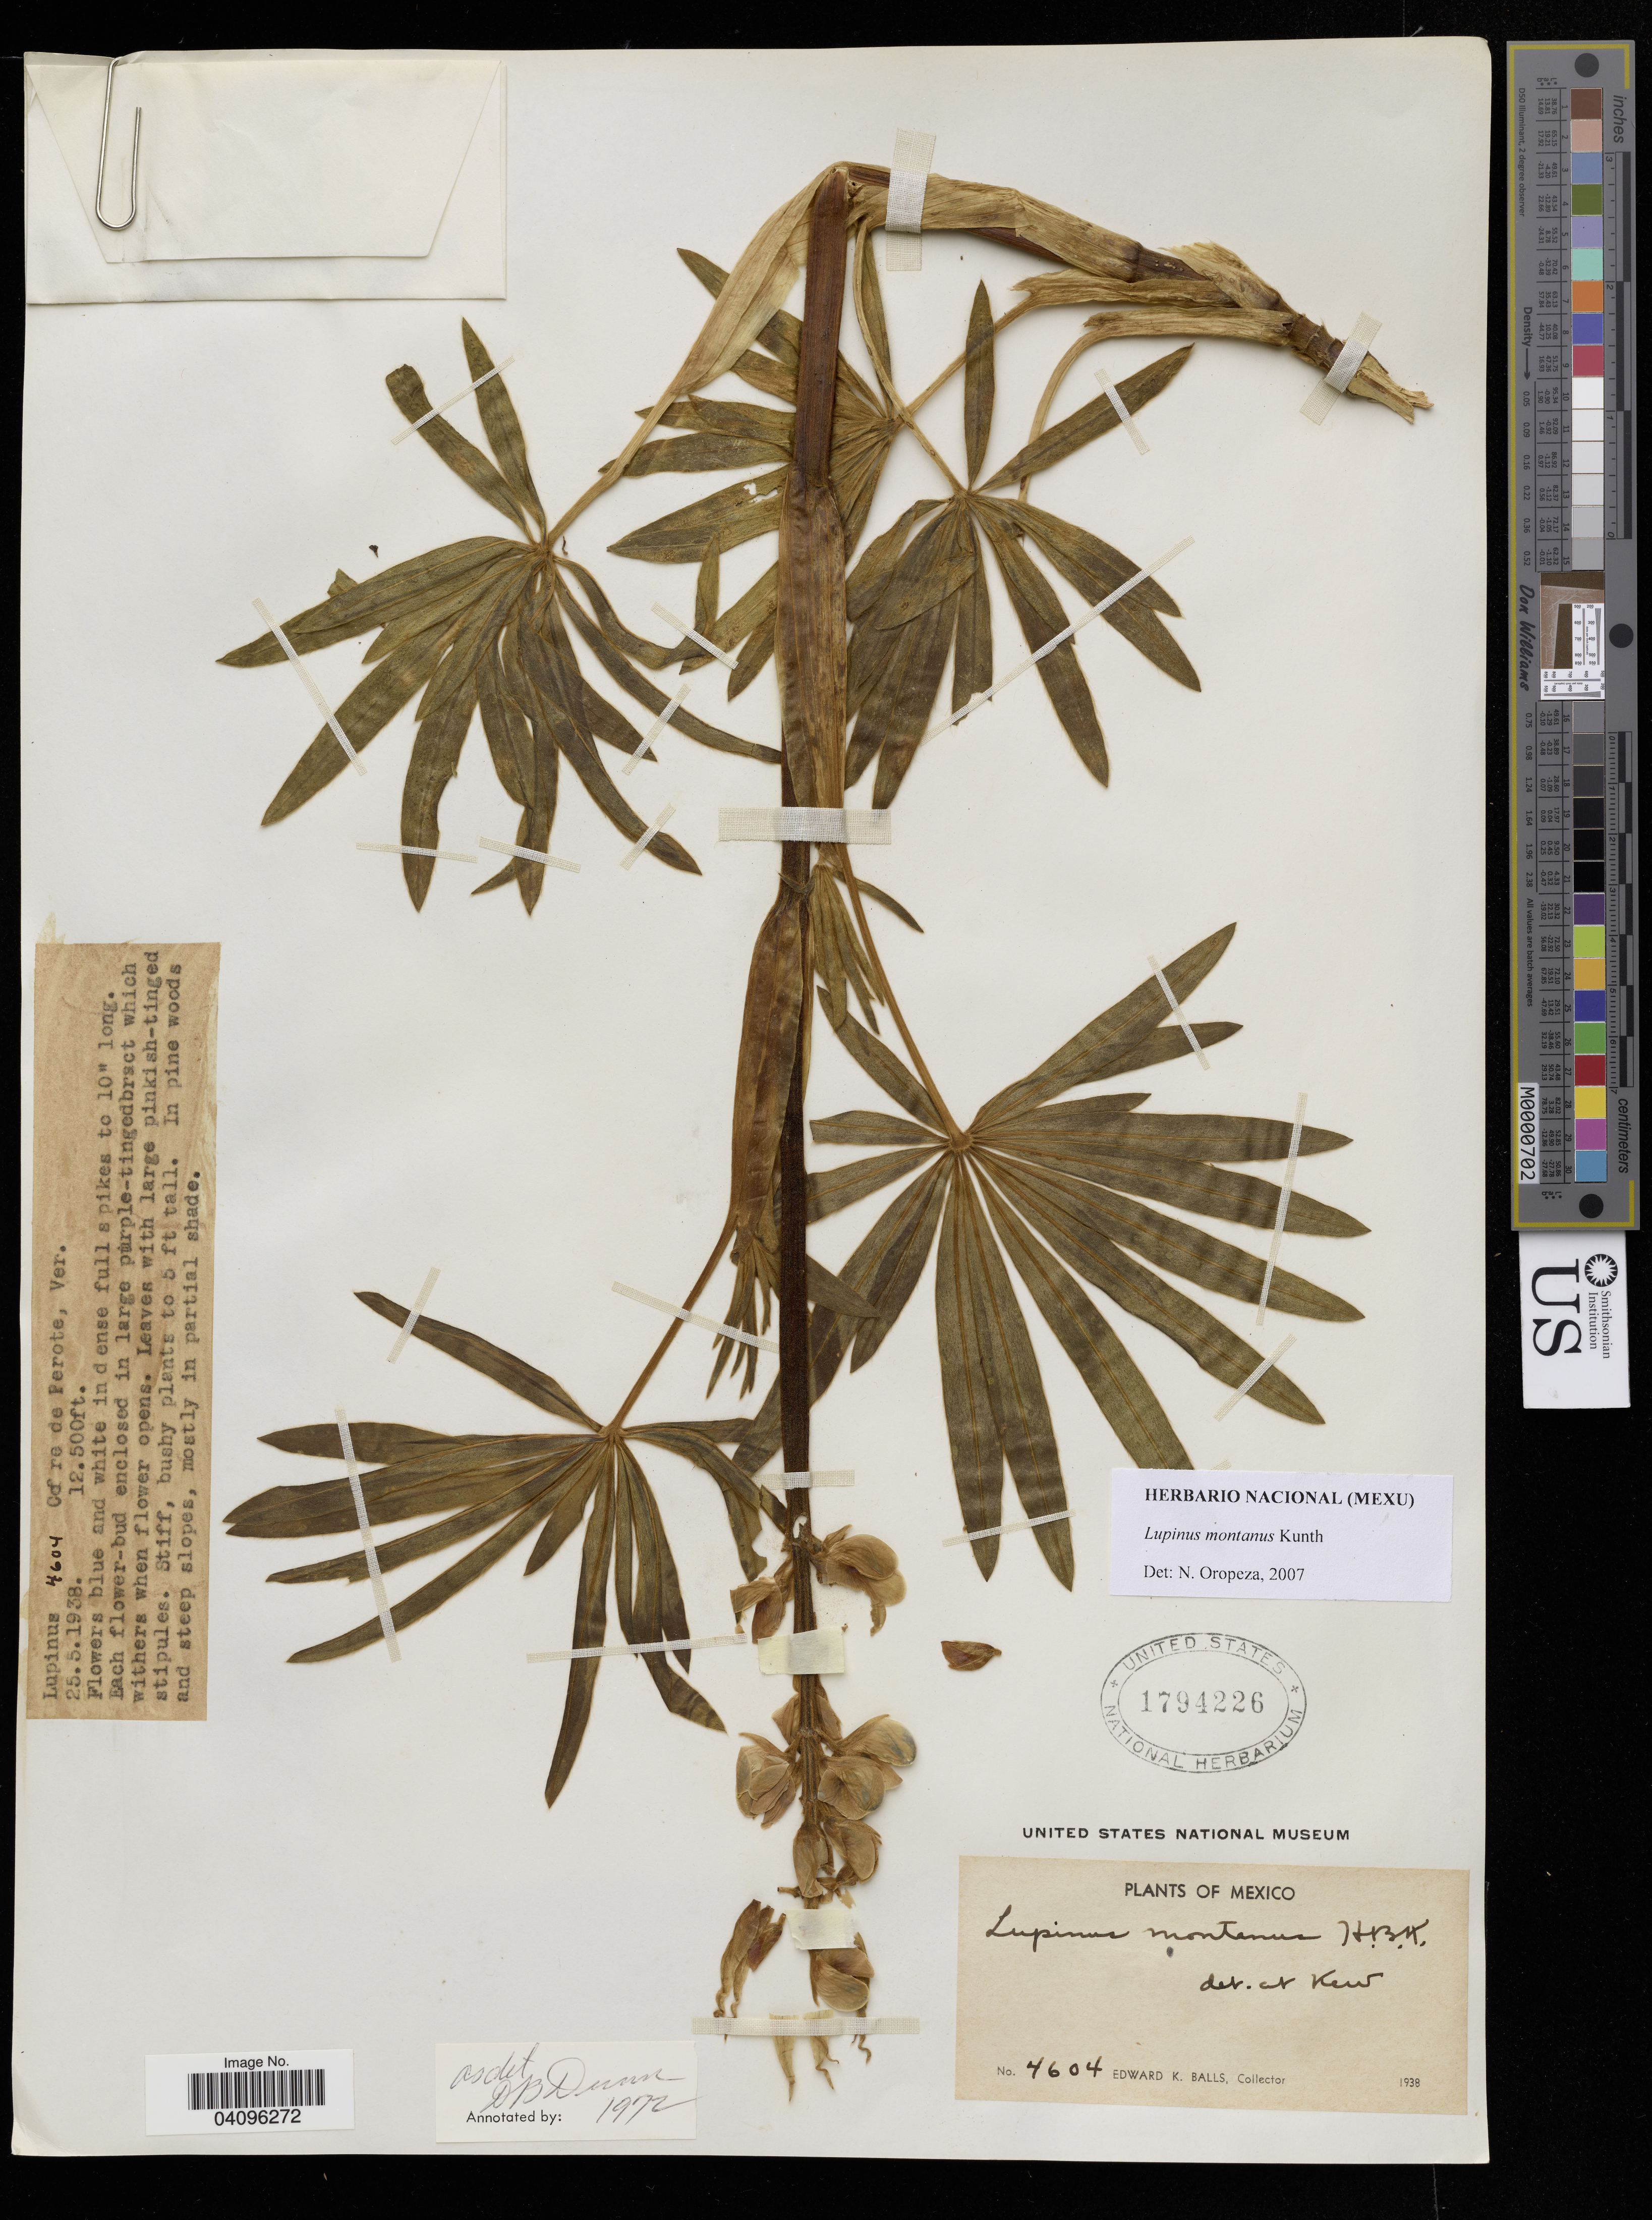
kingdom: Plantae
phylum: Tracheophyta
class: Magnoliopsida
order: Fabales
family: Fabaceae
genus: Lupinus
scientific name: Lupinus montanus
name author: Kunth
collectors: E. K. Balls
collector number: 4604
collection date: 1938-05-25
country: Mexico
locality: Cofre de Perote, Ver.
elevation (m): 3810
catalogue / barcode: US 1794226